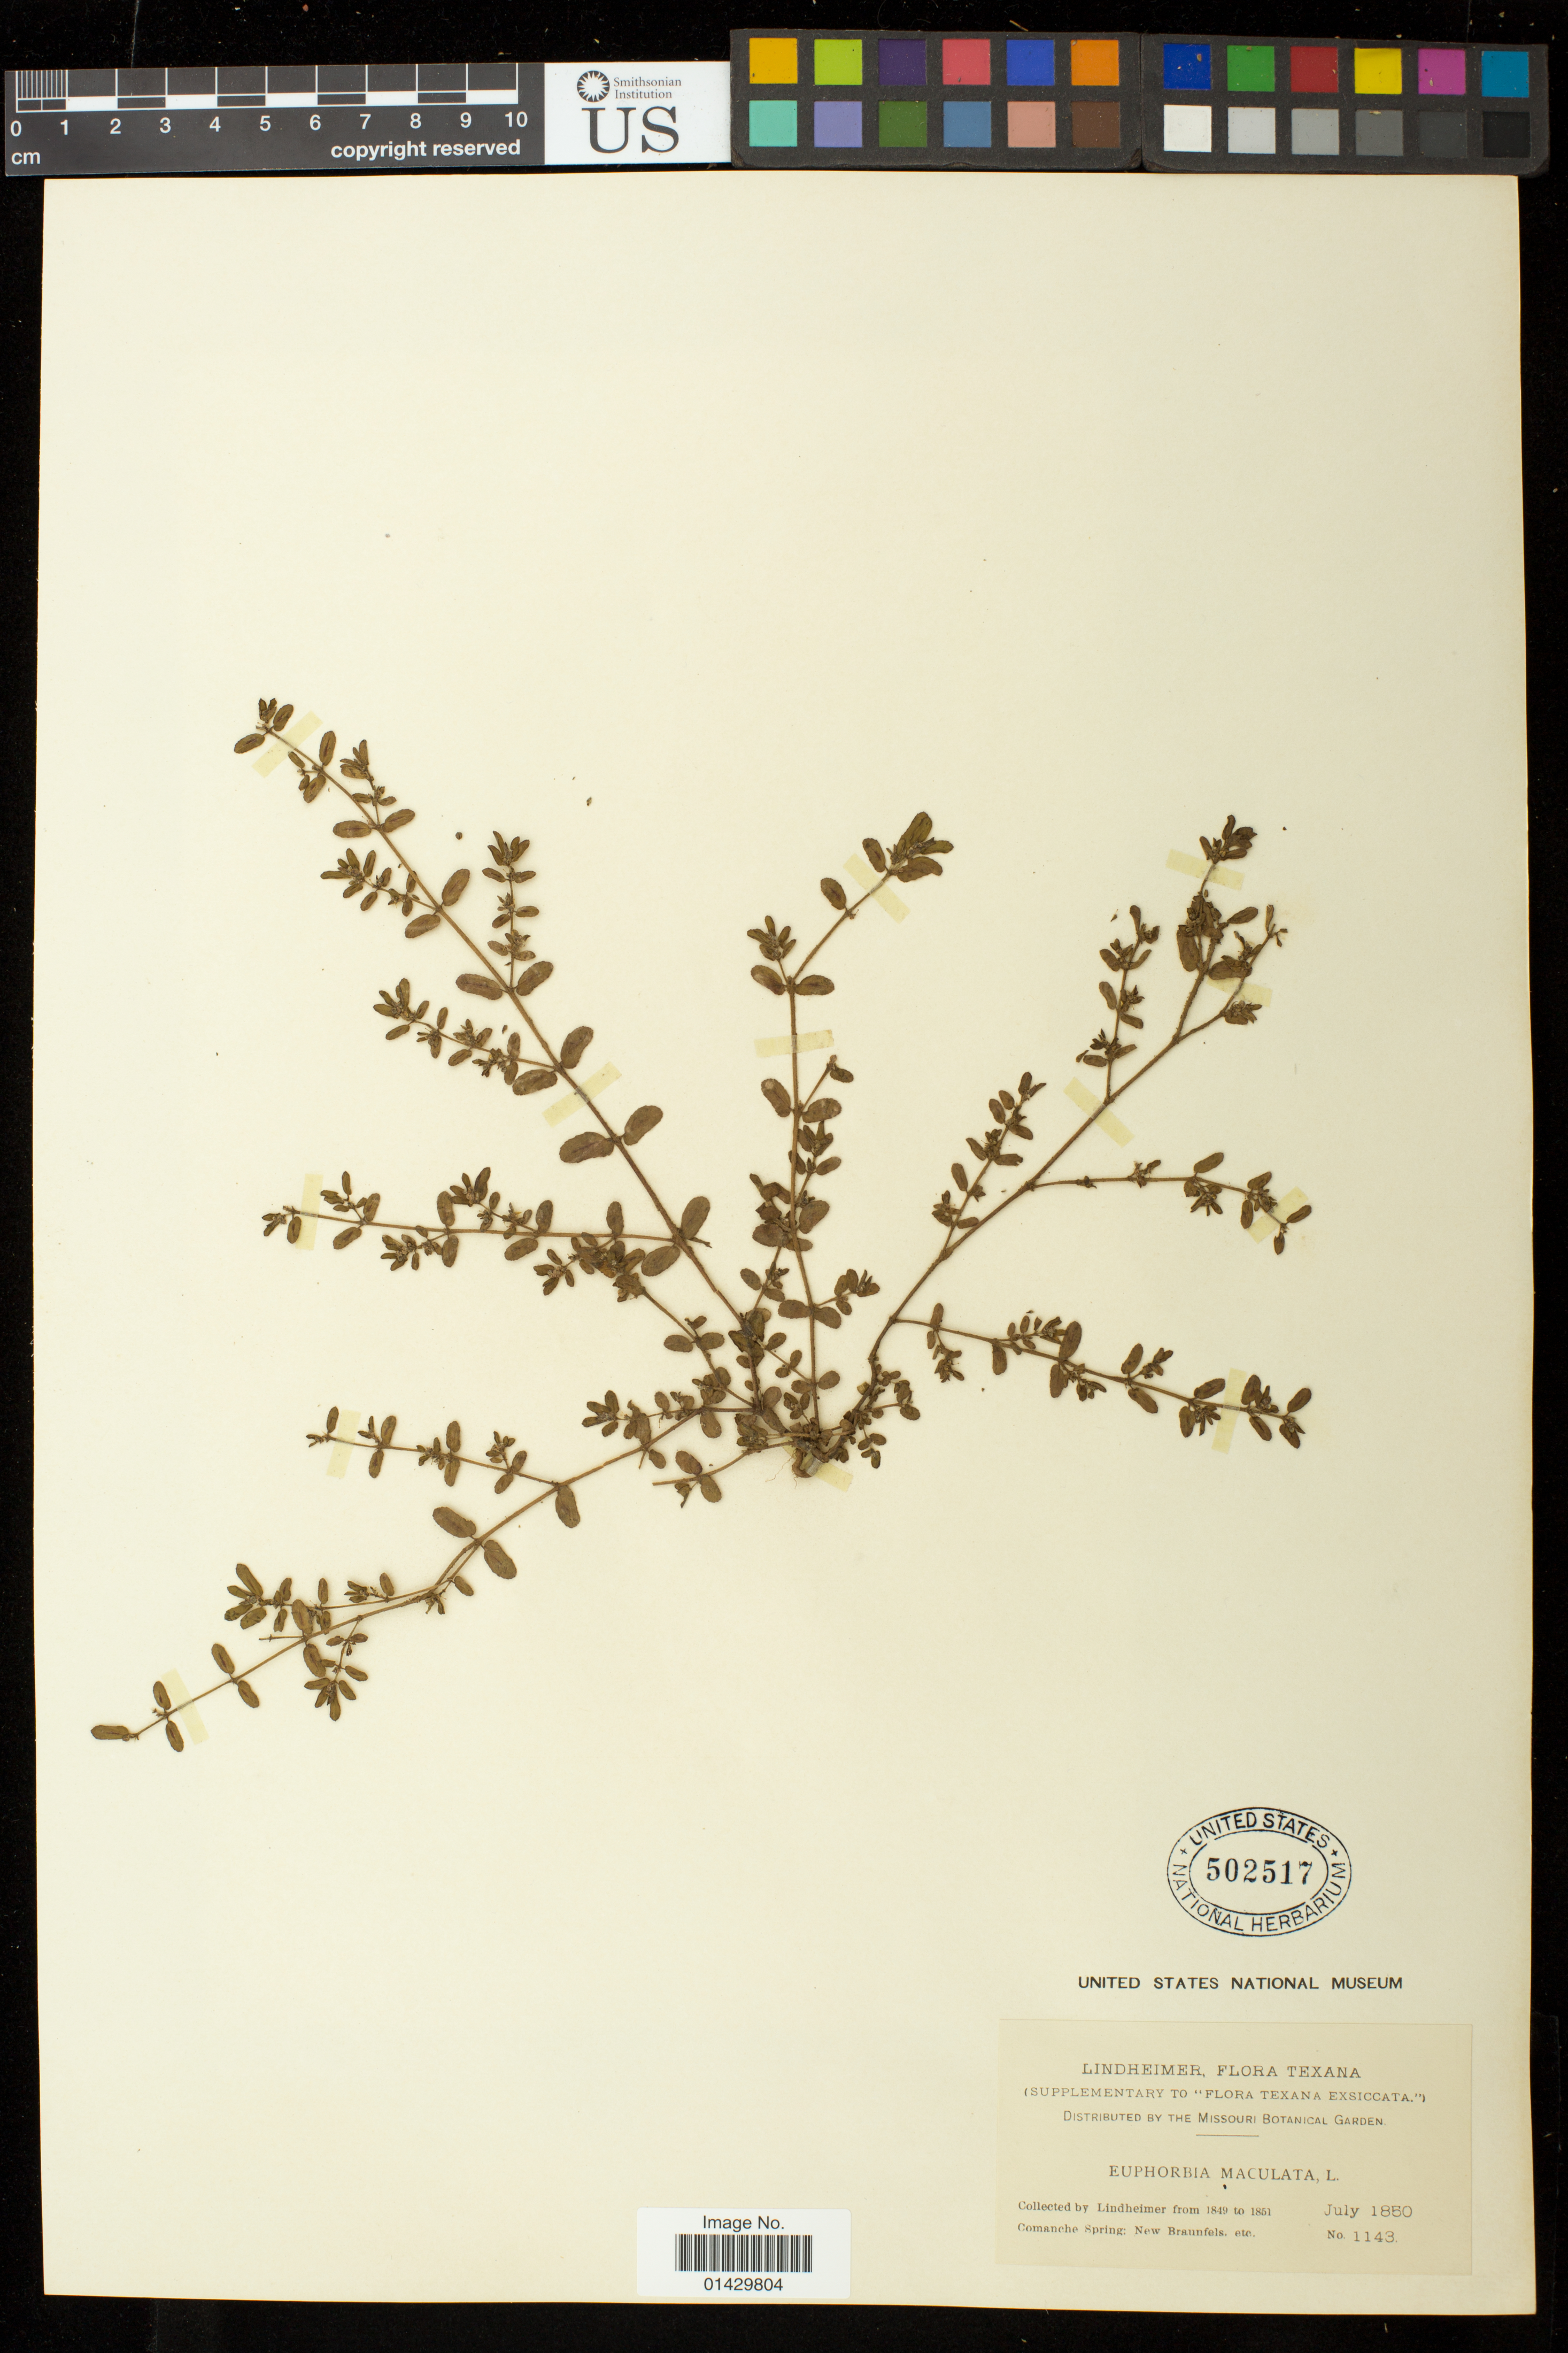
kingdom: Plantae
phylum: Tracheophyta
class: Magnoliopsida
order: Malpighiales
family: Euphorbiaceae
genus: Euphorbia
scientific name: Euphorbia maculata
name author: L.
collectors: F. Lindheimer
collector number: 1143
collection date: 1850-07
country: United States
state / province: Texas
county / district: Comal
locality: Comanche Spring: New Braunfels, etc.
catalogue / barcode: US 502517